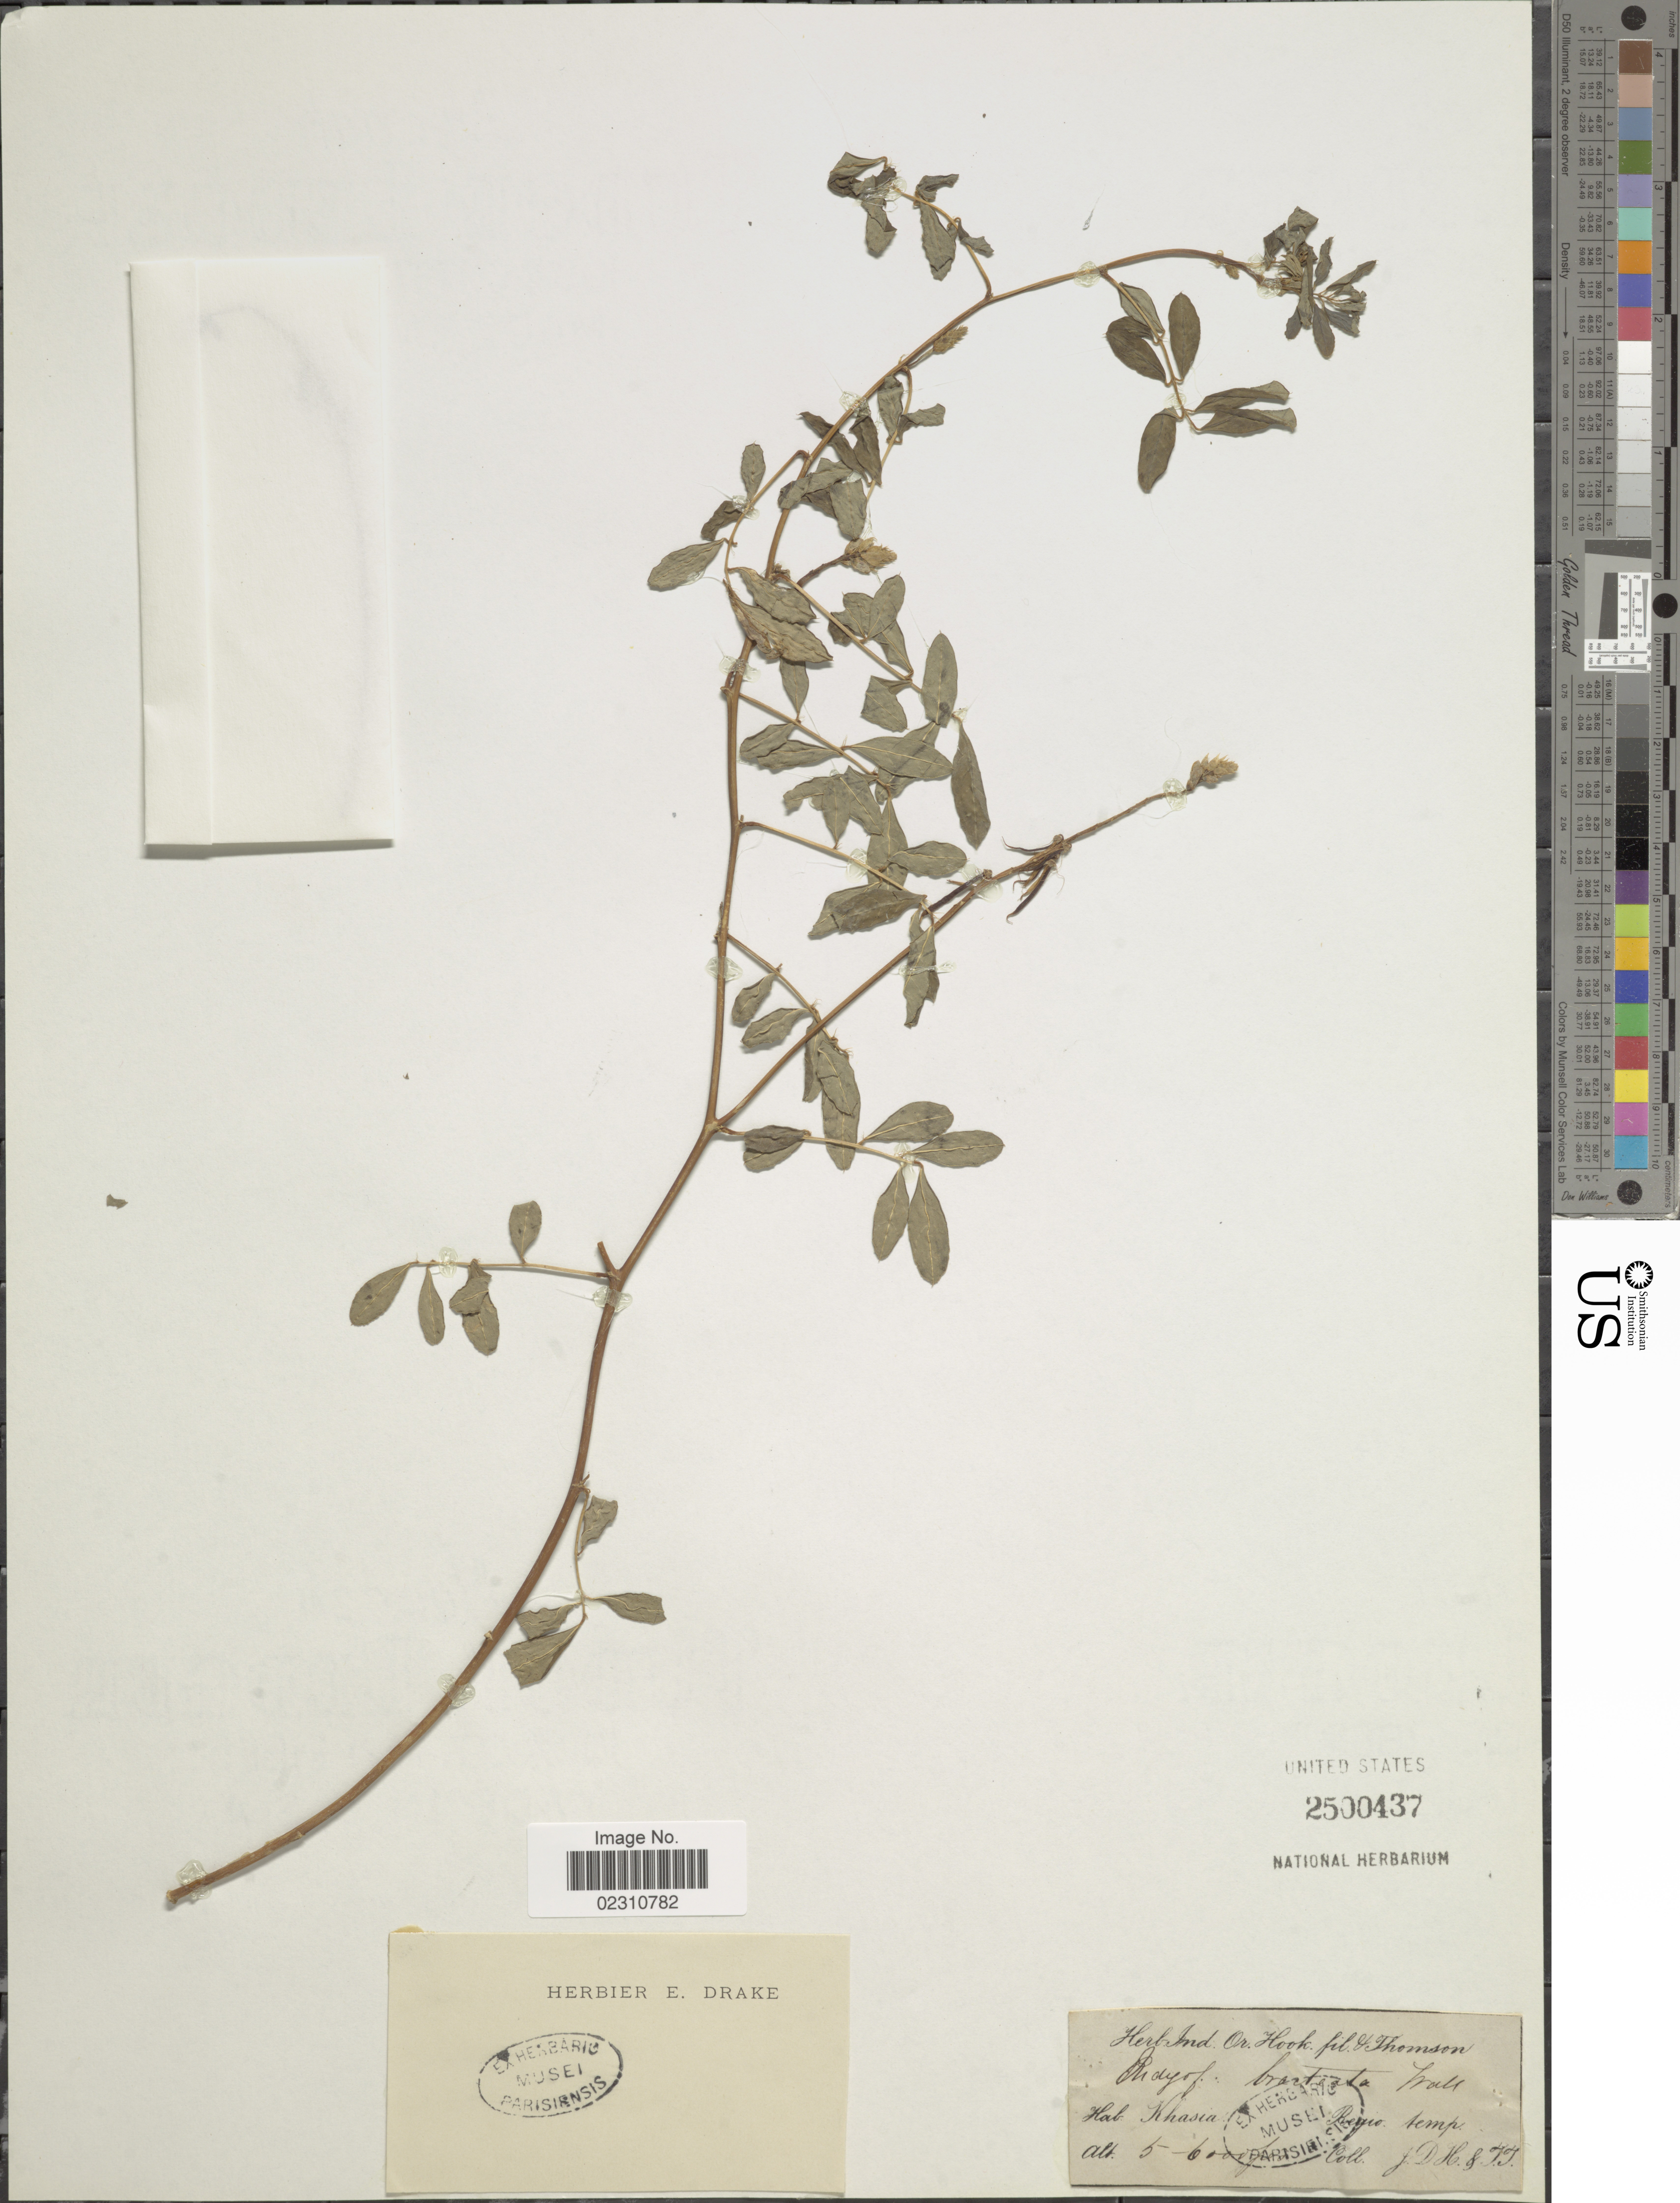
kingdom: Plantae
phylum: Tracheophyta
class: Magnoliopsida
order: Fabales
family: Fabaceae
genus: Indigofera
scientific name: Indigofera bracteata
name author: Baker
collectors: J. D. Hooker & T. Thomson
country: India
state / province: Meghalaya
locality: Khasia, regio. temp.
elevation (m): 1524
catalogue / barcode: US 2500437